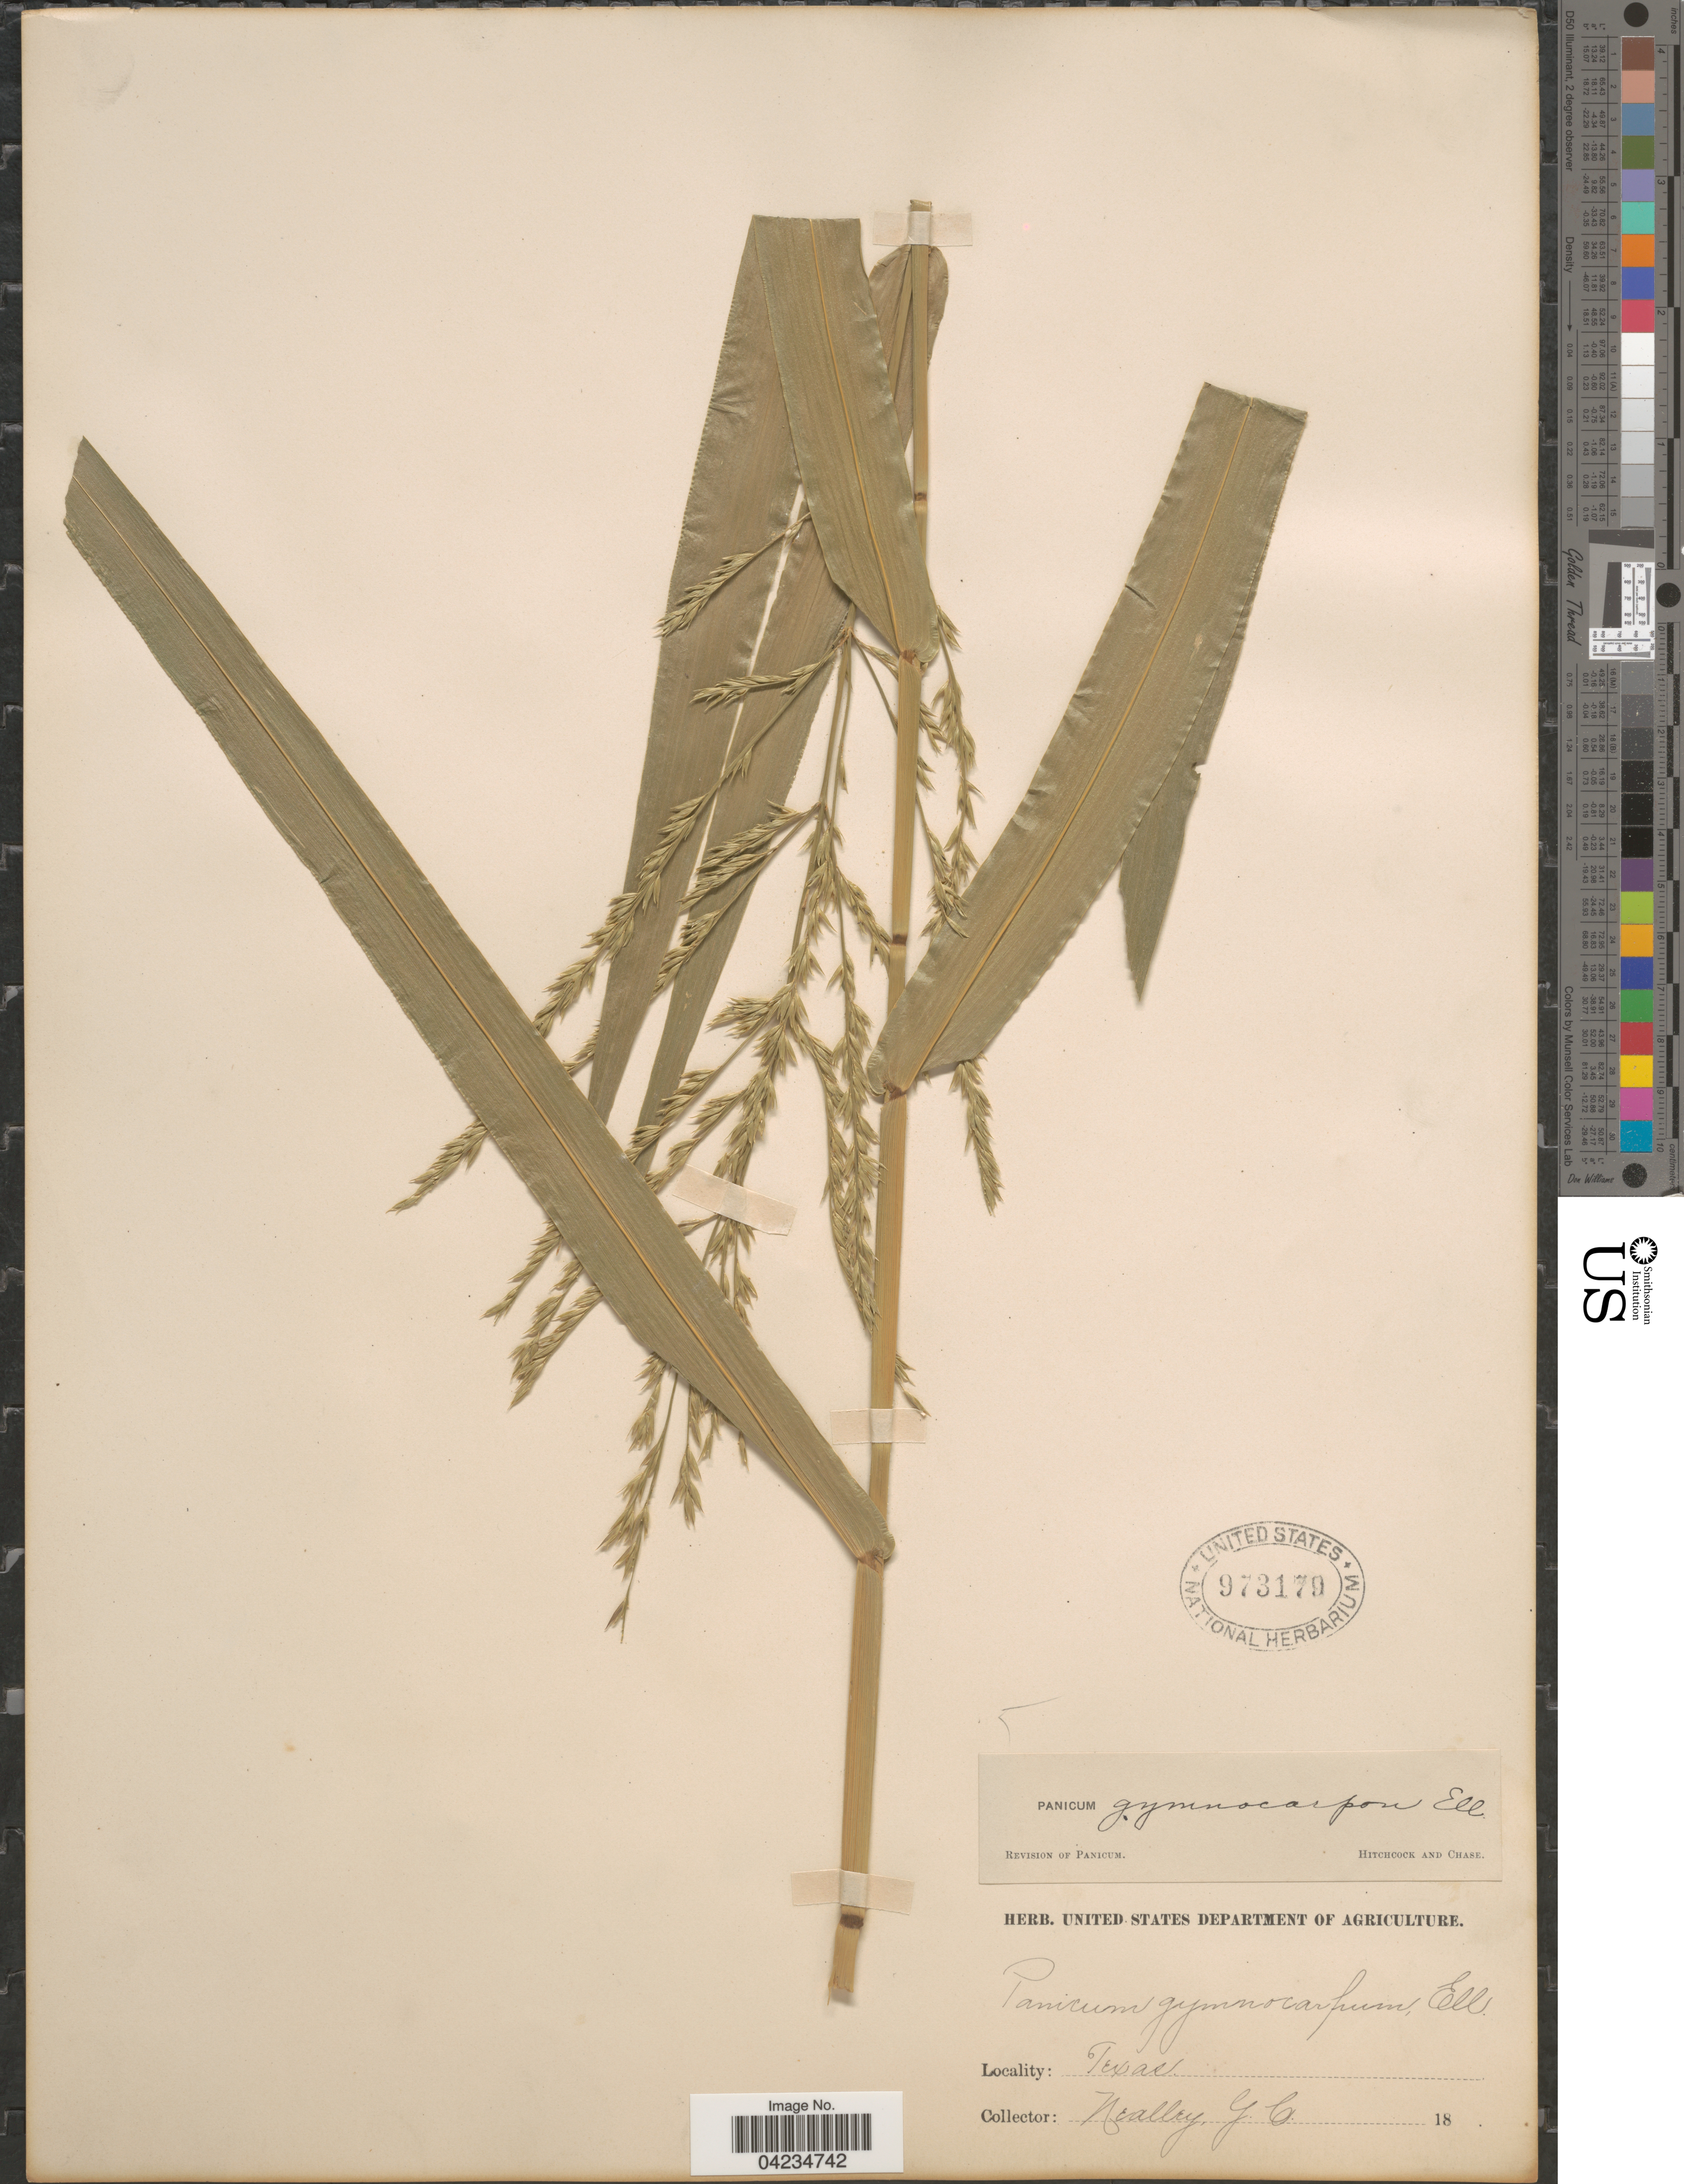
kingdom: Plantae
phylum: Tracheophyta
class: Liliopsida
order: Poales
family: Poaceae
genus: Phanopyrum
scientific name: Phanopyrum gymnocarpon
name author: (Elliott) Nash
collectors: G. C. Nealley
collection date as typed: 18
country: United States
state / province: Texas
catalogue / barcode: US 973179